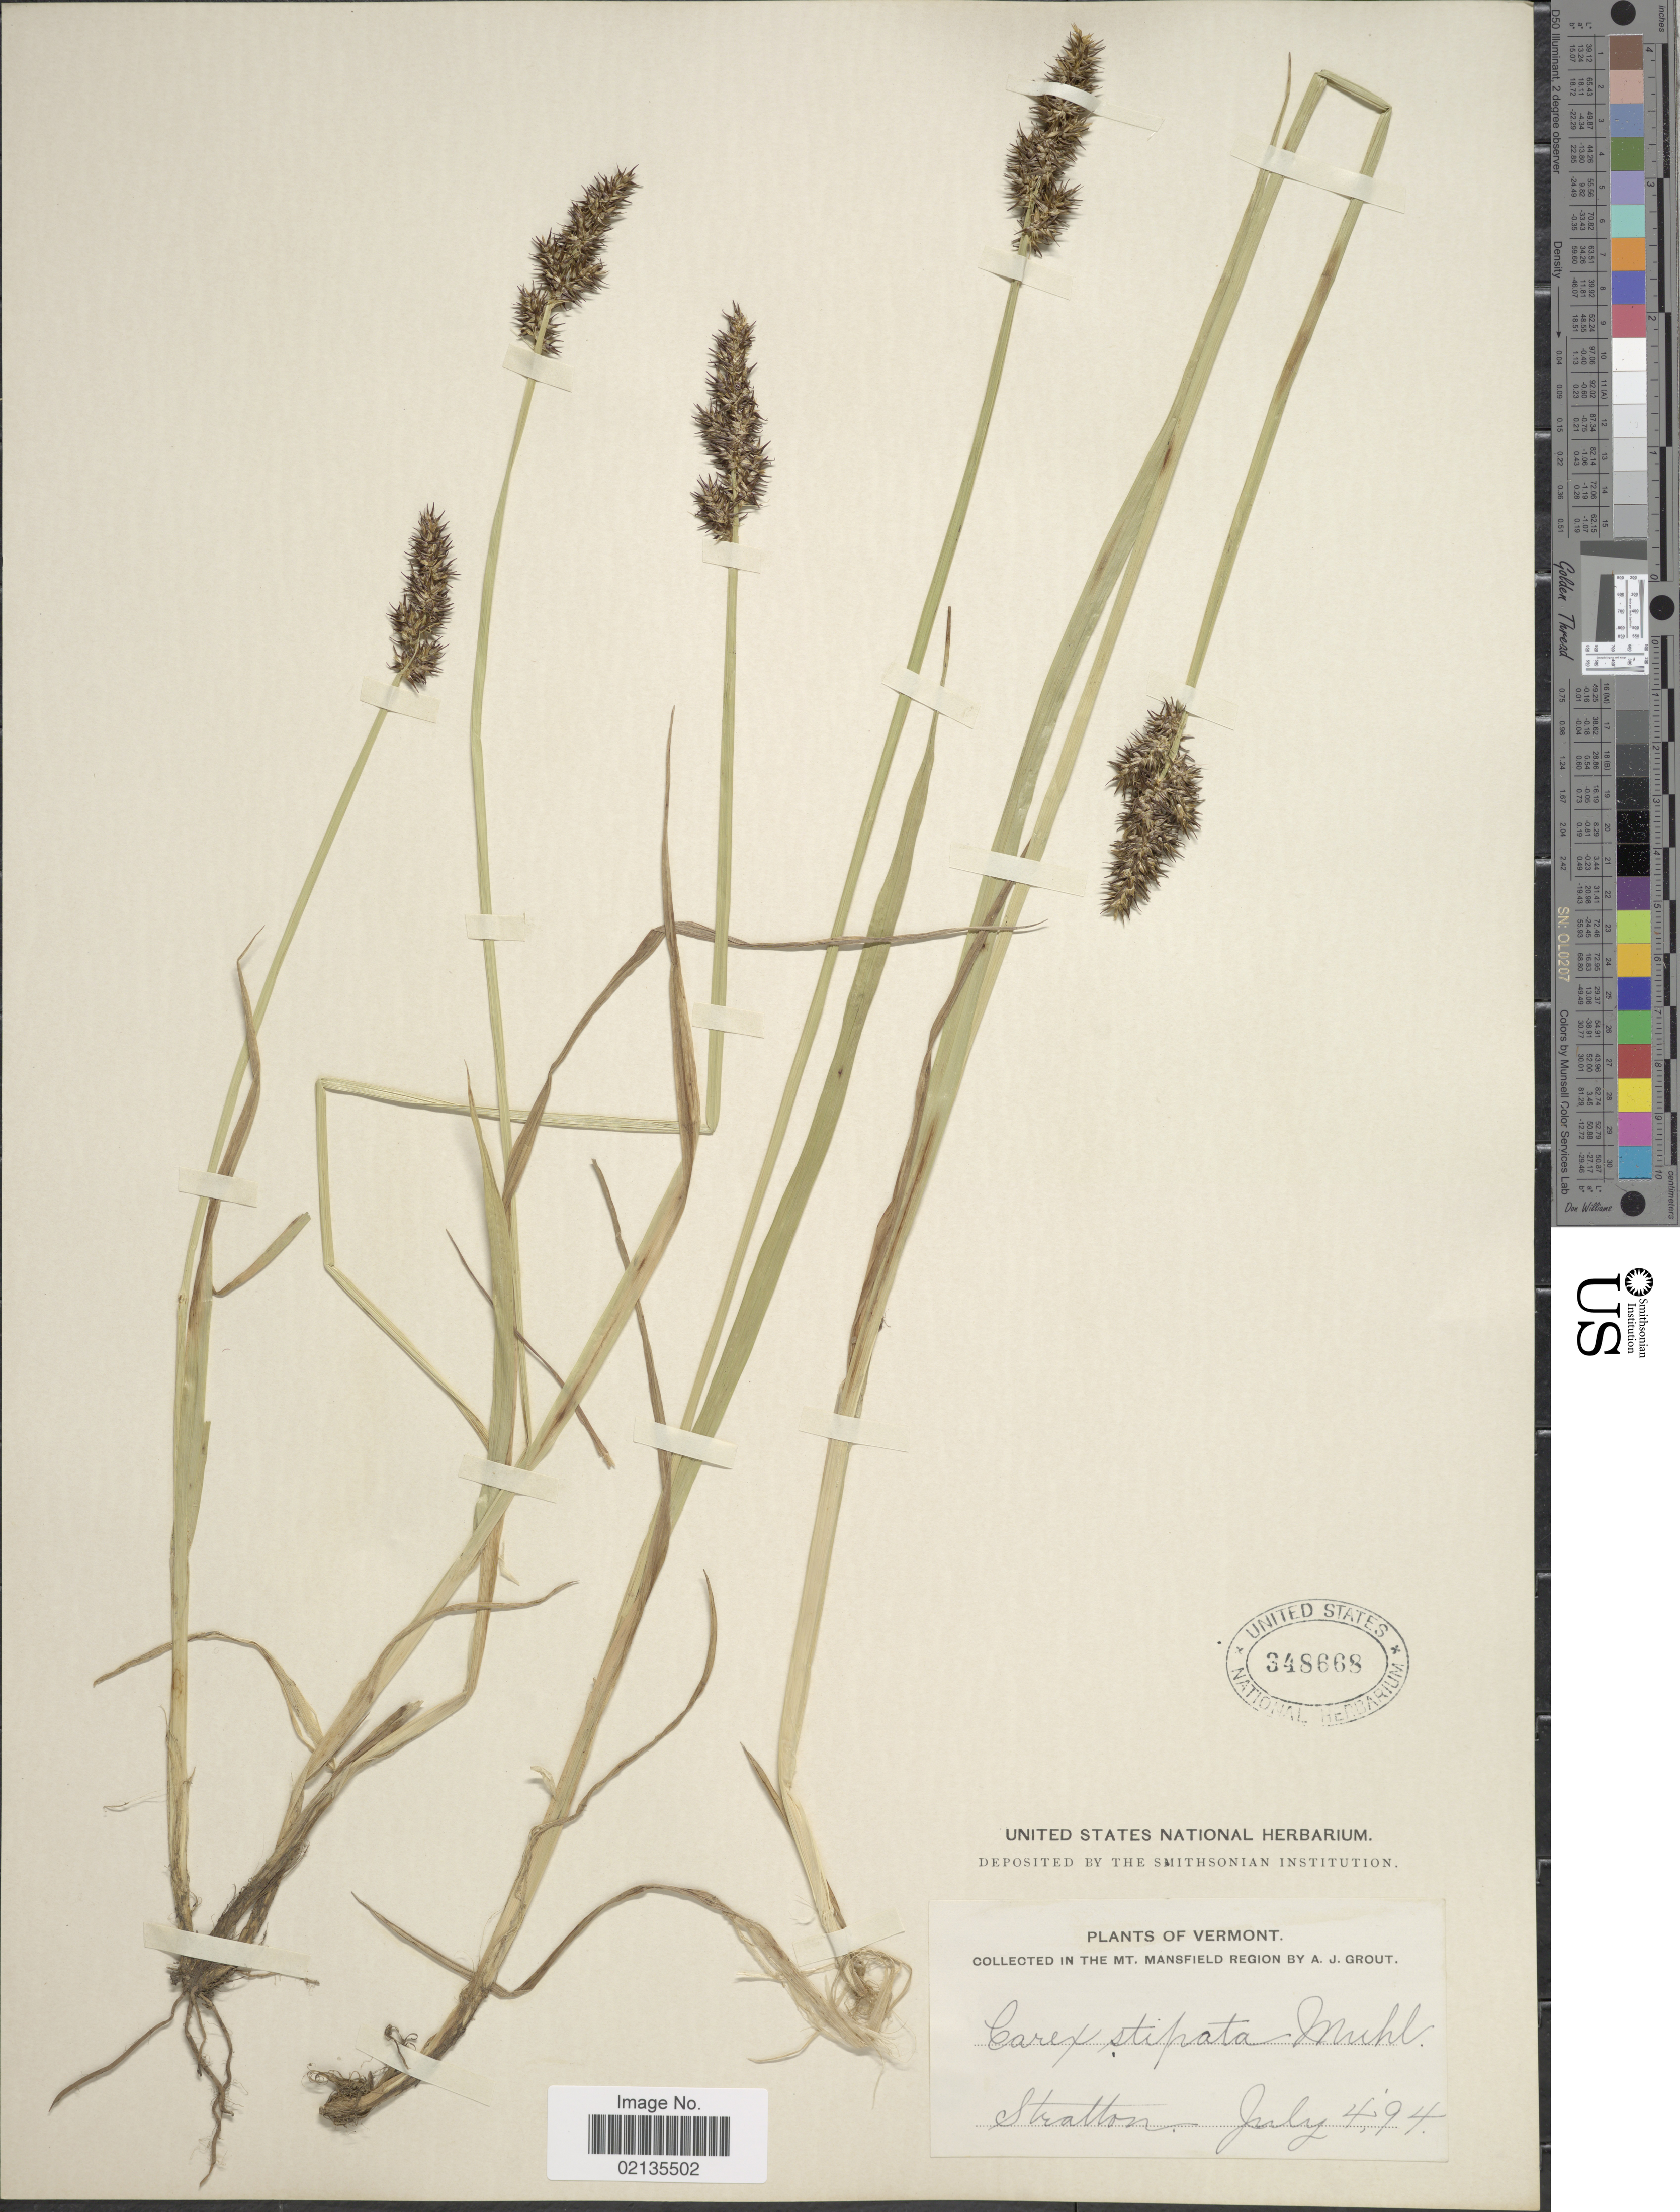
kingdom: Plantae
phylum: Tracheophyta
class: Liliopsida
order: Poales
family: Cyperaceae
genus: Carex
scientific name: Carex stipata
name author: Muhl. ex Willd.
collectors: A. J. Grout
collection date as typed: Transcribed d/m/y: 4/7/94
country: United States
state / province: Vermont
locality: Mt. Mansfield Region, Stratton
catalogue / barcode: US 348668